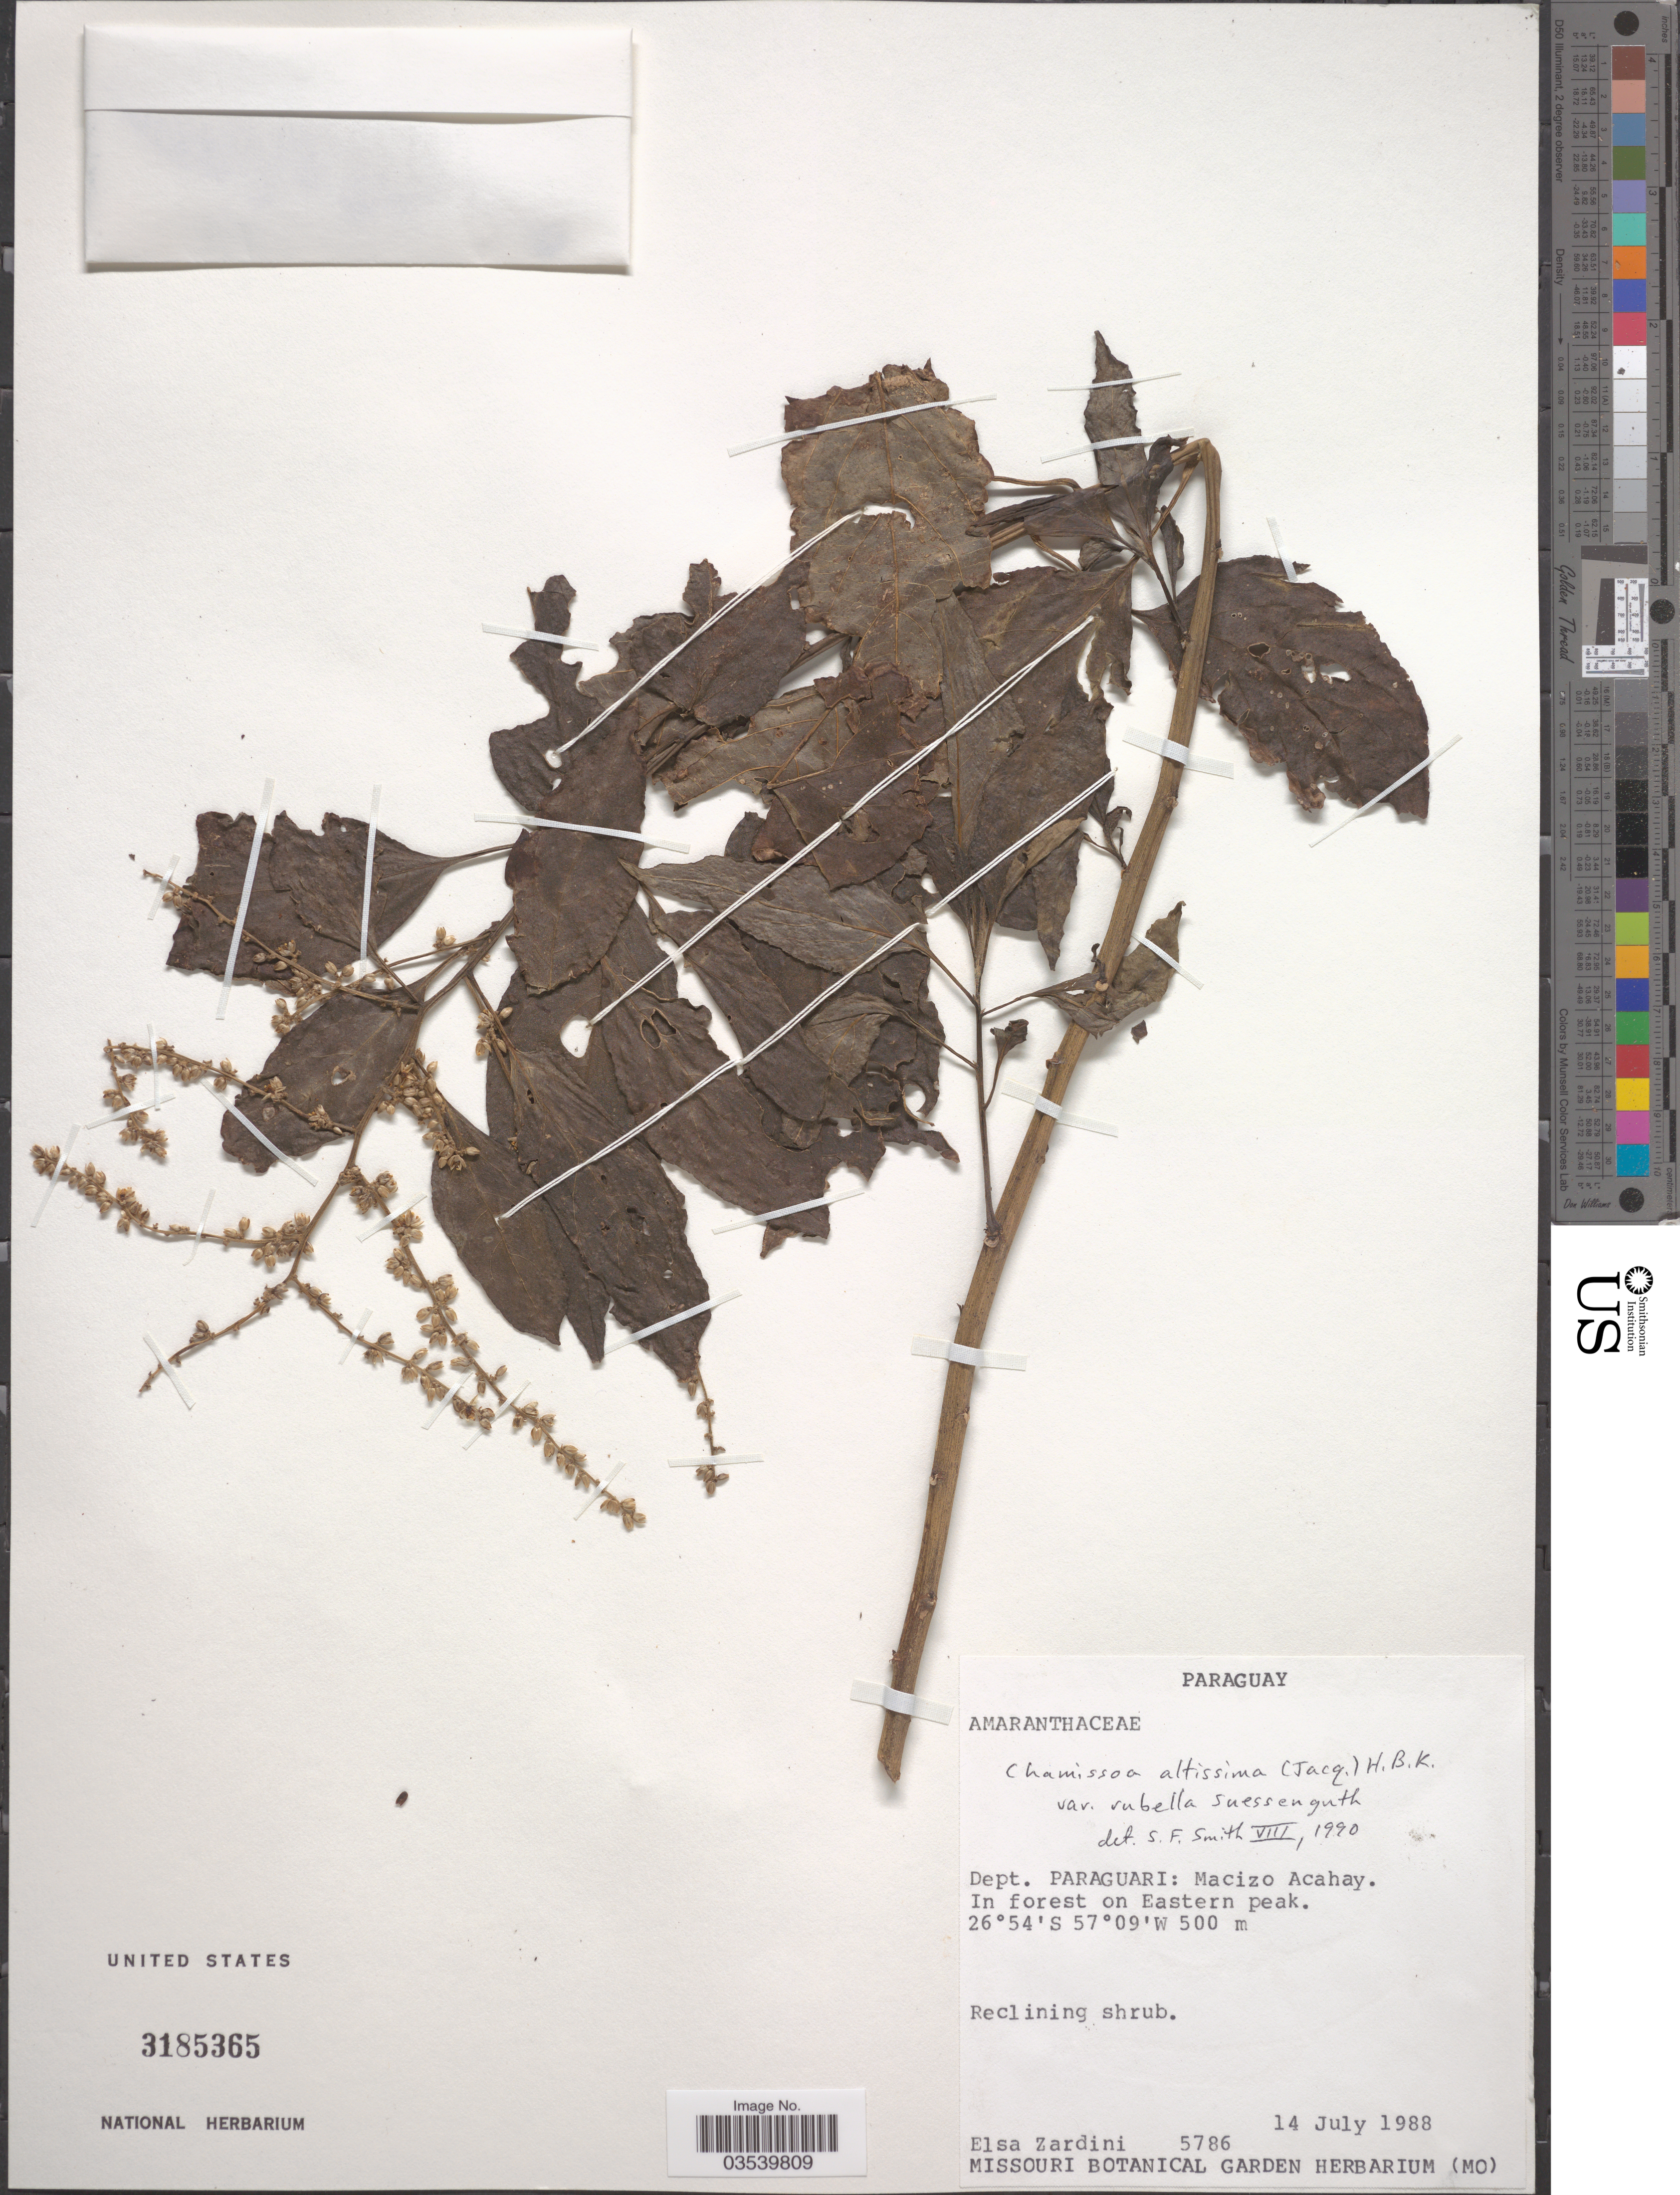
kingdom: Plantae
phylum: Tracheophyta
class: Magnoliopsida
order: Caryophyllales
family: Amaranthaceae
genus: Chamissoa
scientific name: Chamissoa altissima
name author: (Jacq.) Kunth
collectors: E. M. Zardini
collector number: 5786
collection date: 1988-07-14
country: Paraguay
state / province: Paraguari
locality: Dept. Paraguari: Macizo Acahay. In forest on Eastern peak.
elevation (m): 500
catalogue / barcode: US 3185365